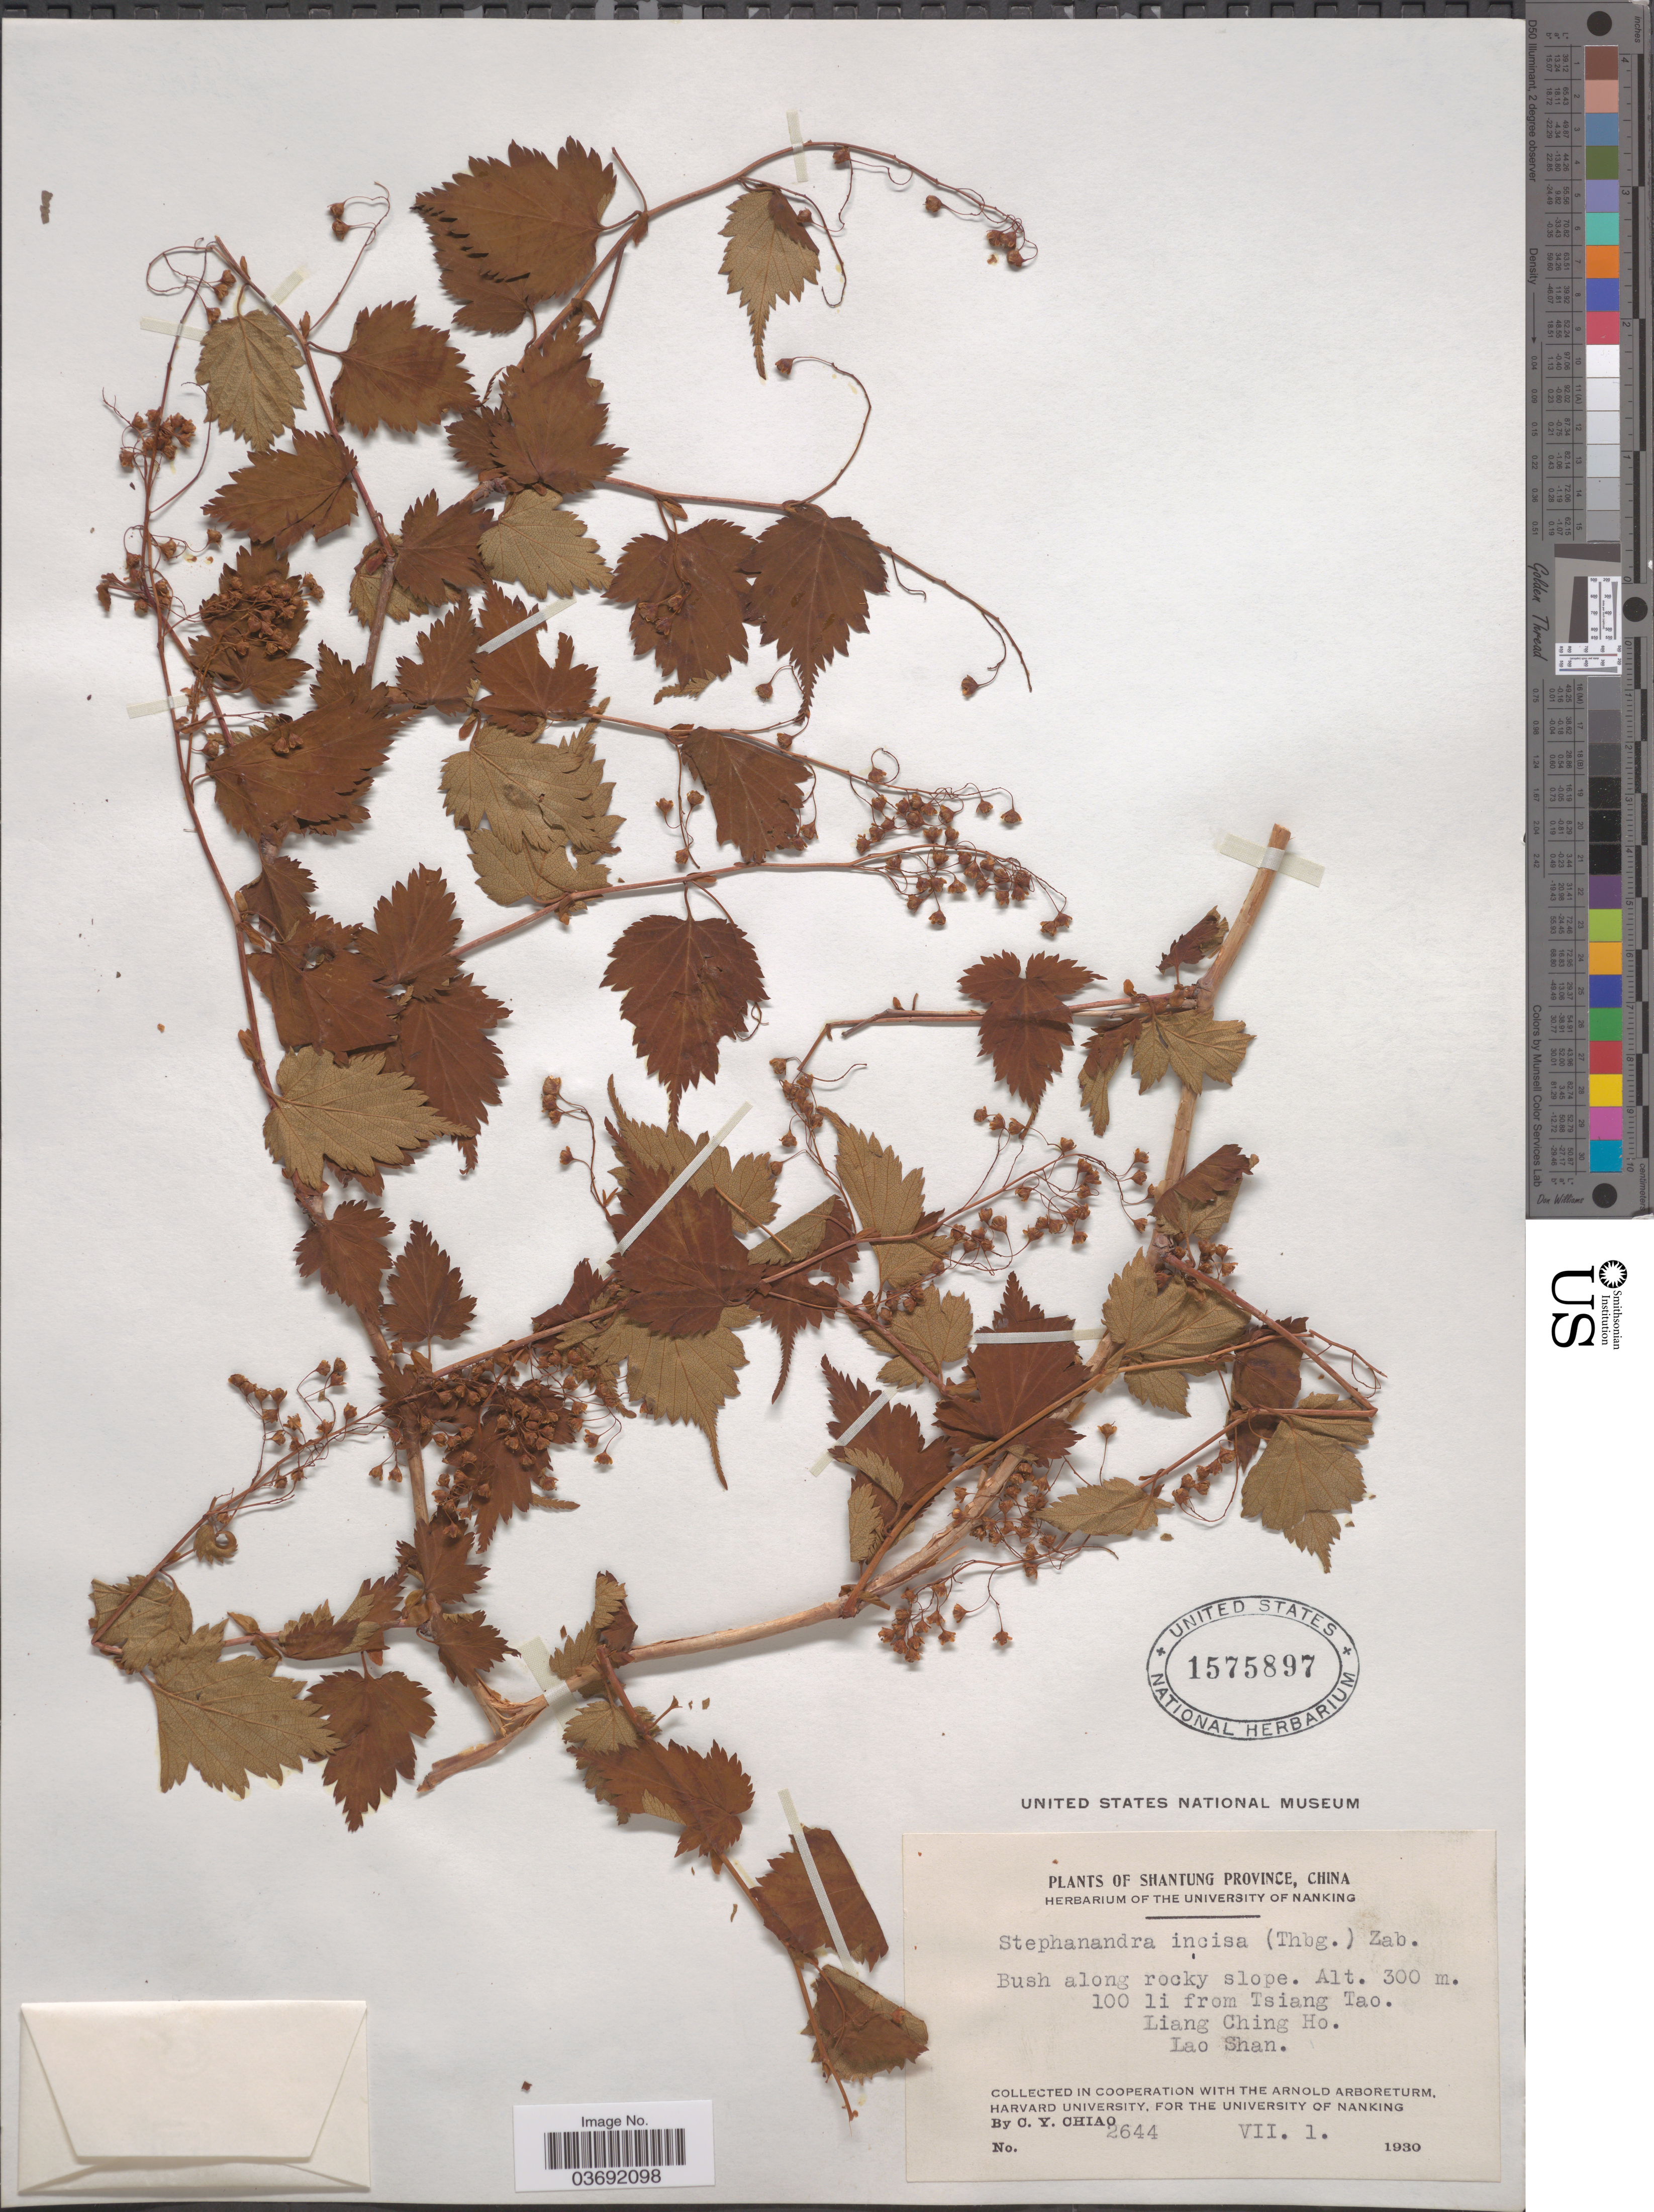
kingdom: Plantae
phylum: Tracheophyta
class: Magnoliopsida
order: Rosales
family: Rosaceae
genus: Neillia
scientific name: Neillia incisa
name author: (Thunb.) S.H. Oh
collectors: C. Y. Chiao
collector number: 2644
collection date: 1930-07-01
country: China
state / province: Shandong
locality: Shantung Province. 100 li from Tsiang Tao. Liang Ching Ho. Lao Shan.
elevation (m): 300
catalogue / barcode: US 1575897